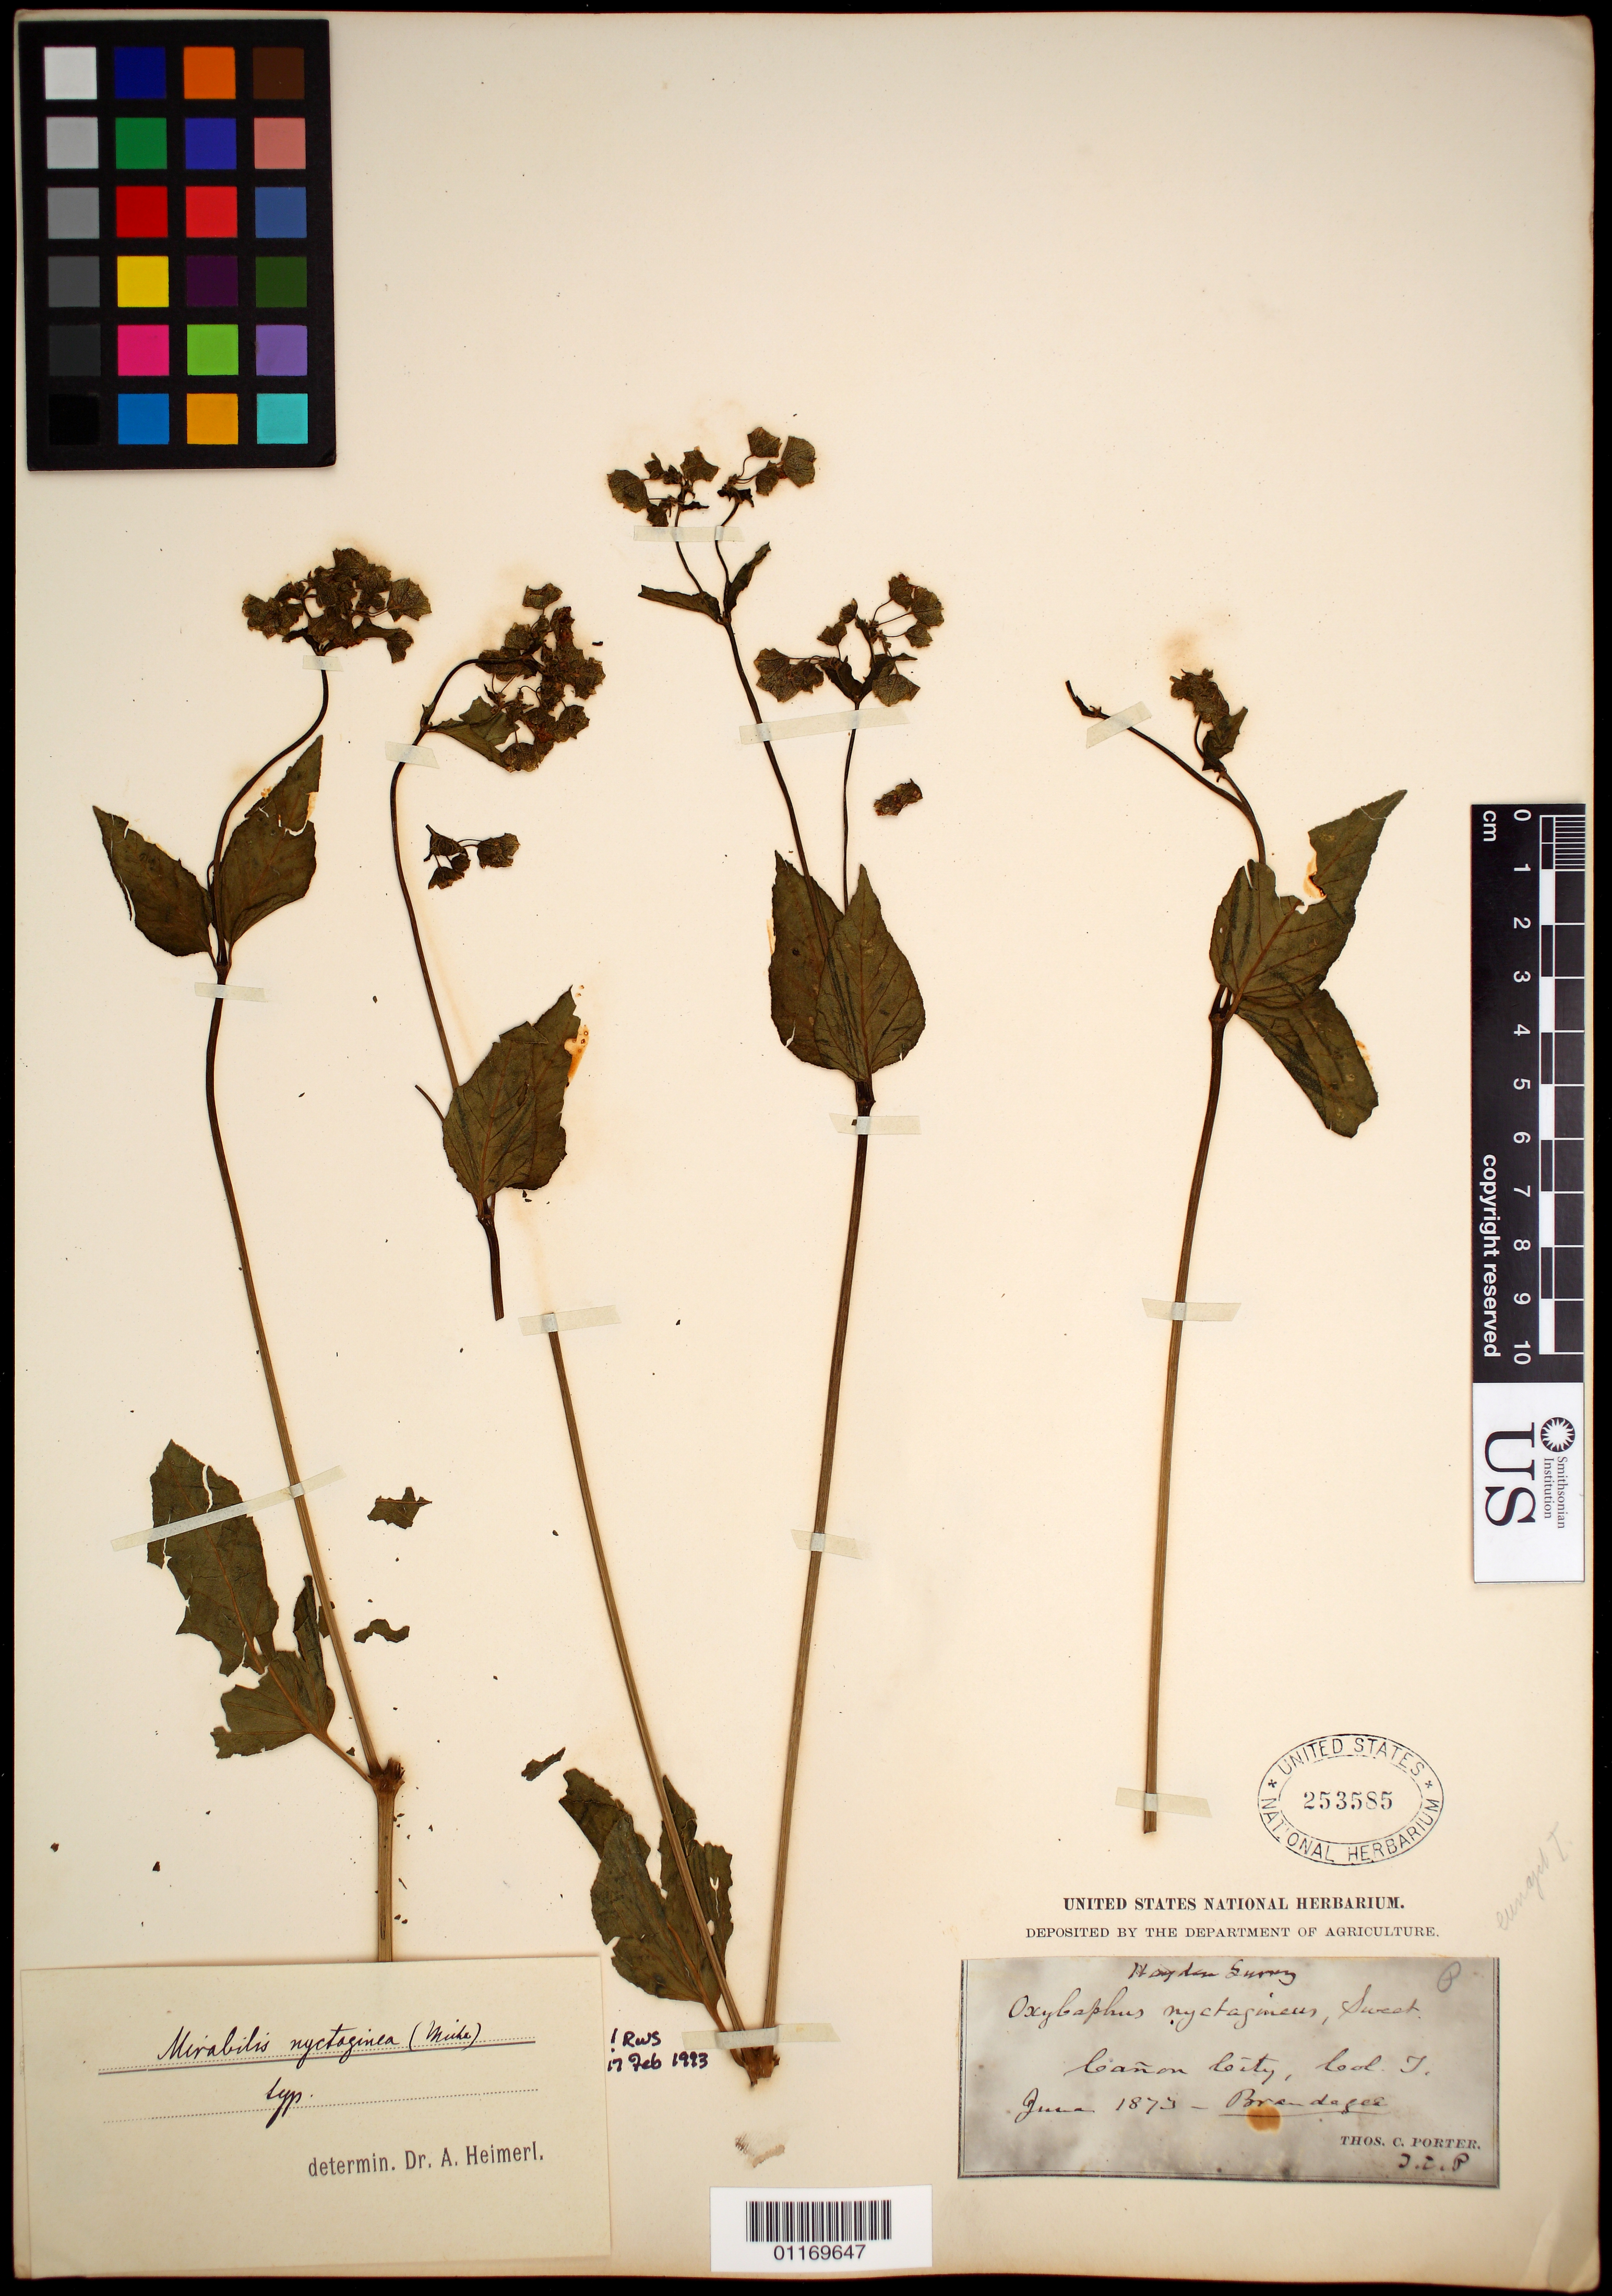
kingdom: Plantae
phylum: Tracheophyta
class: Magnoliopsida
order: Caryophyllales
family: Nyctaginaceae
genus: Mirabilis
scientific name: Mirabilis nyctaginea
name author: (Michx.) MacMill.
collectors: -- Brandegee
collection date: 1873-06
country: United States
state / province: Colorado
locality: Canon City.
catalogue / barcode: US 253585